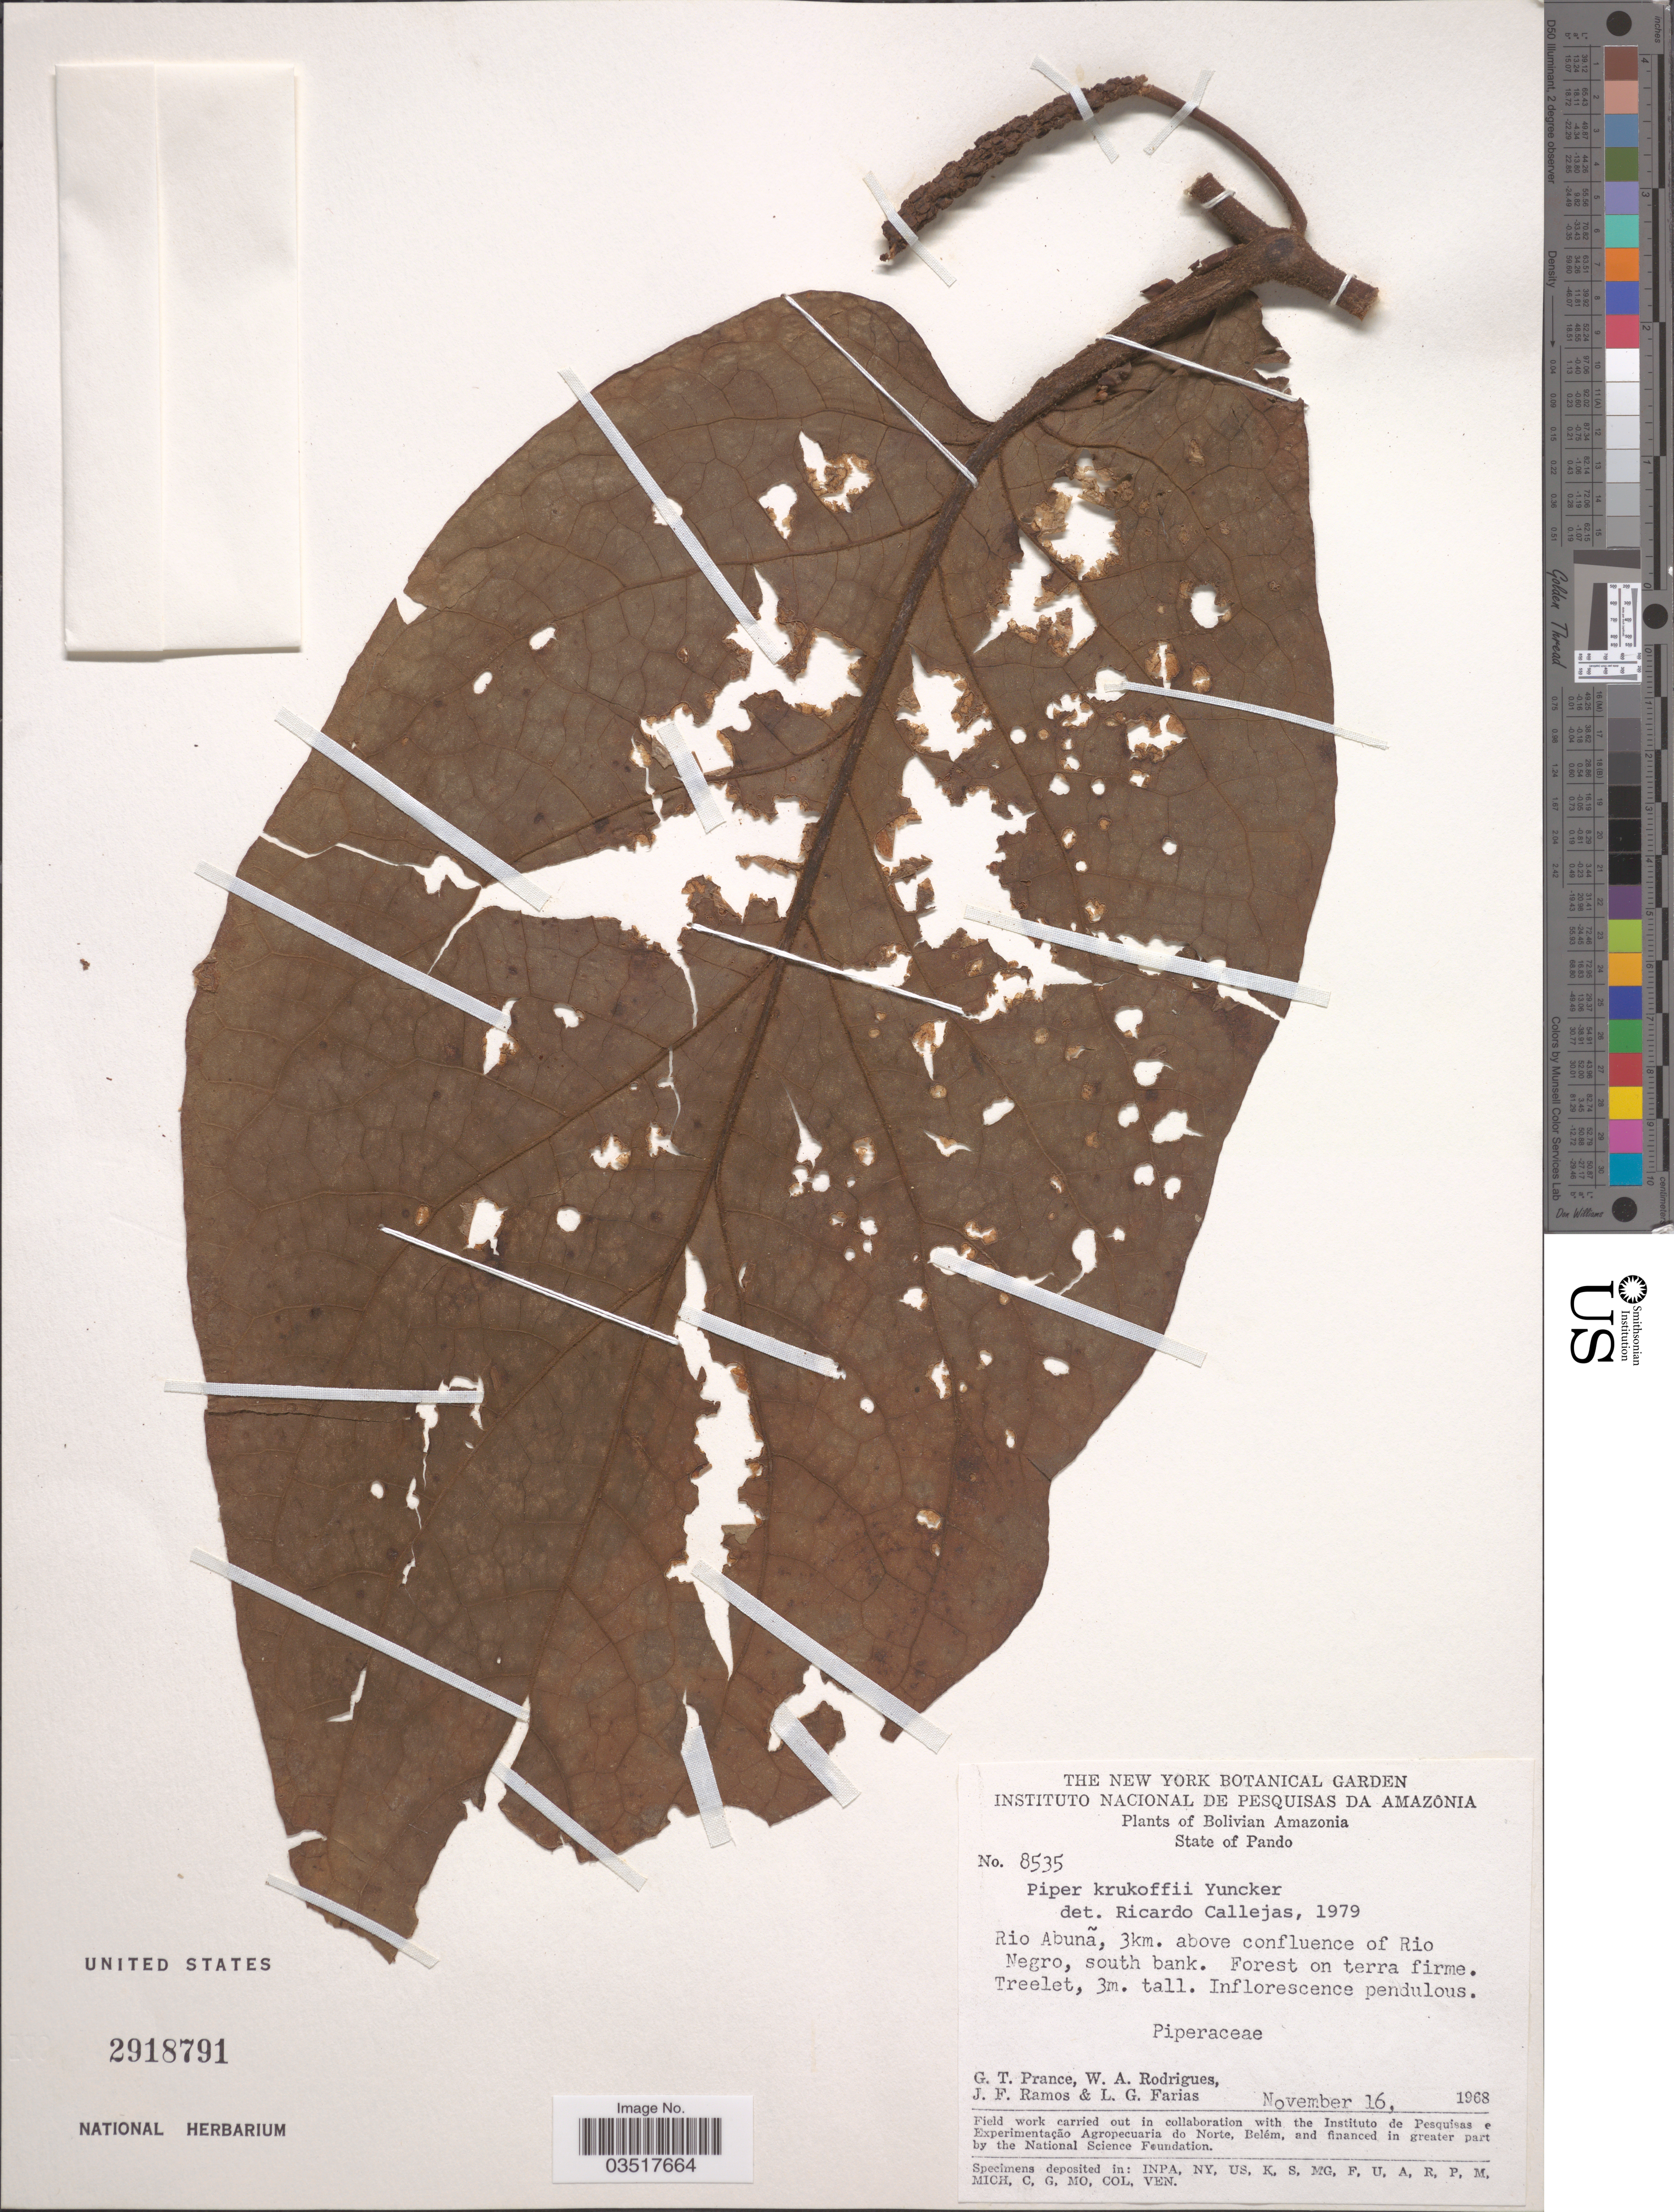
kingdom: Plantae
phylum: Tracheophyta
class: Magnoliopsida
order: Piperales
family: Piperaceae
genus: Piper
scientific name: Piper krukoffii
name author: Yunck.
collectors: G. T. Prance, W. A. Rodrigues, J. F. Ramos & L. G. Farias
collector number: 8535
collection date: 1968-11-16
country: Bolivia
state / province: Pando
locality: Bolivian Amazonia. Rio Abuña, 3km. above confluence of Rio Negro, south bank.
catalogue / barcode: US 2918791